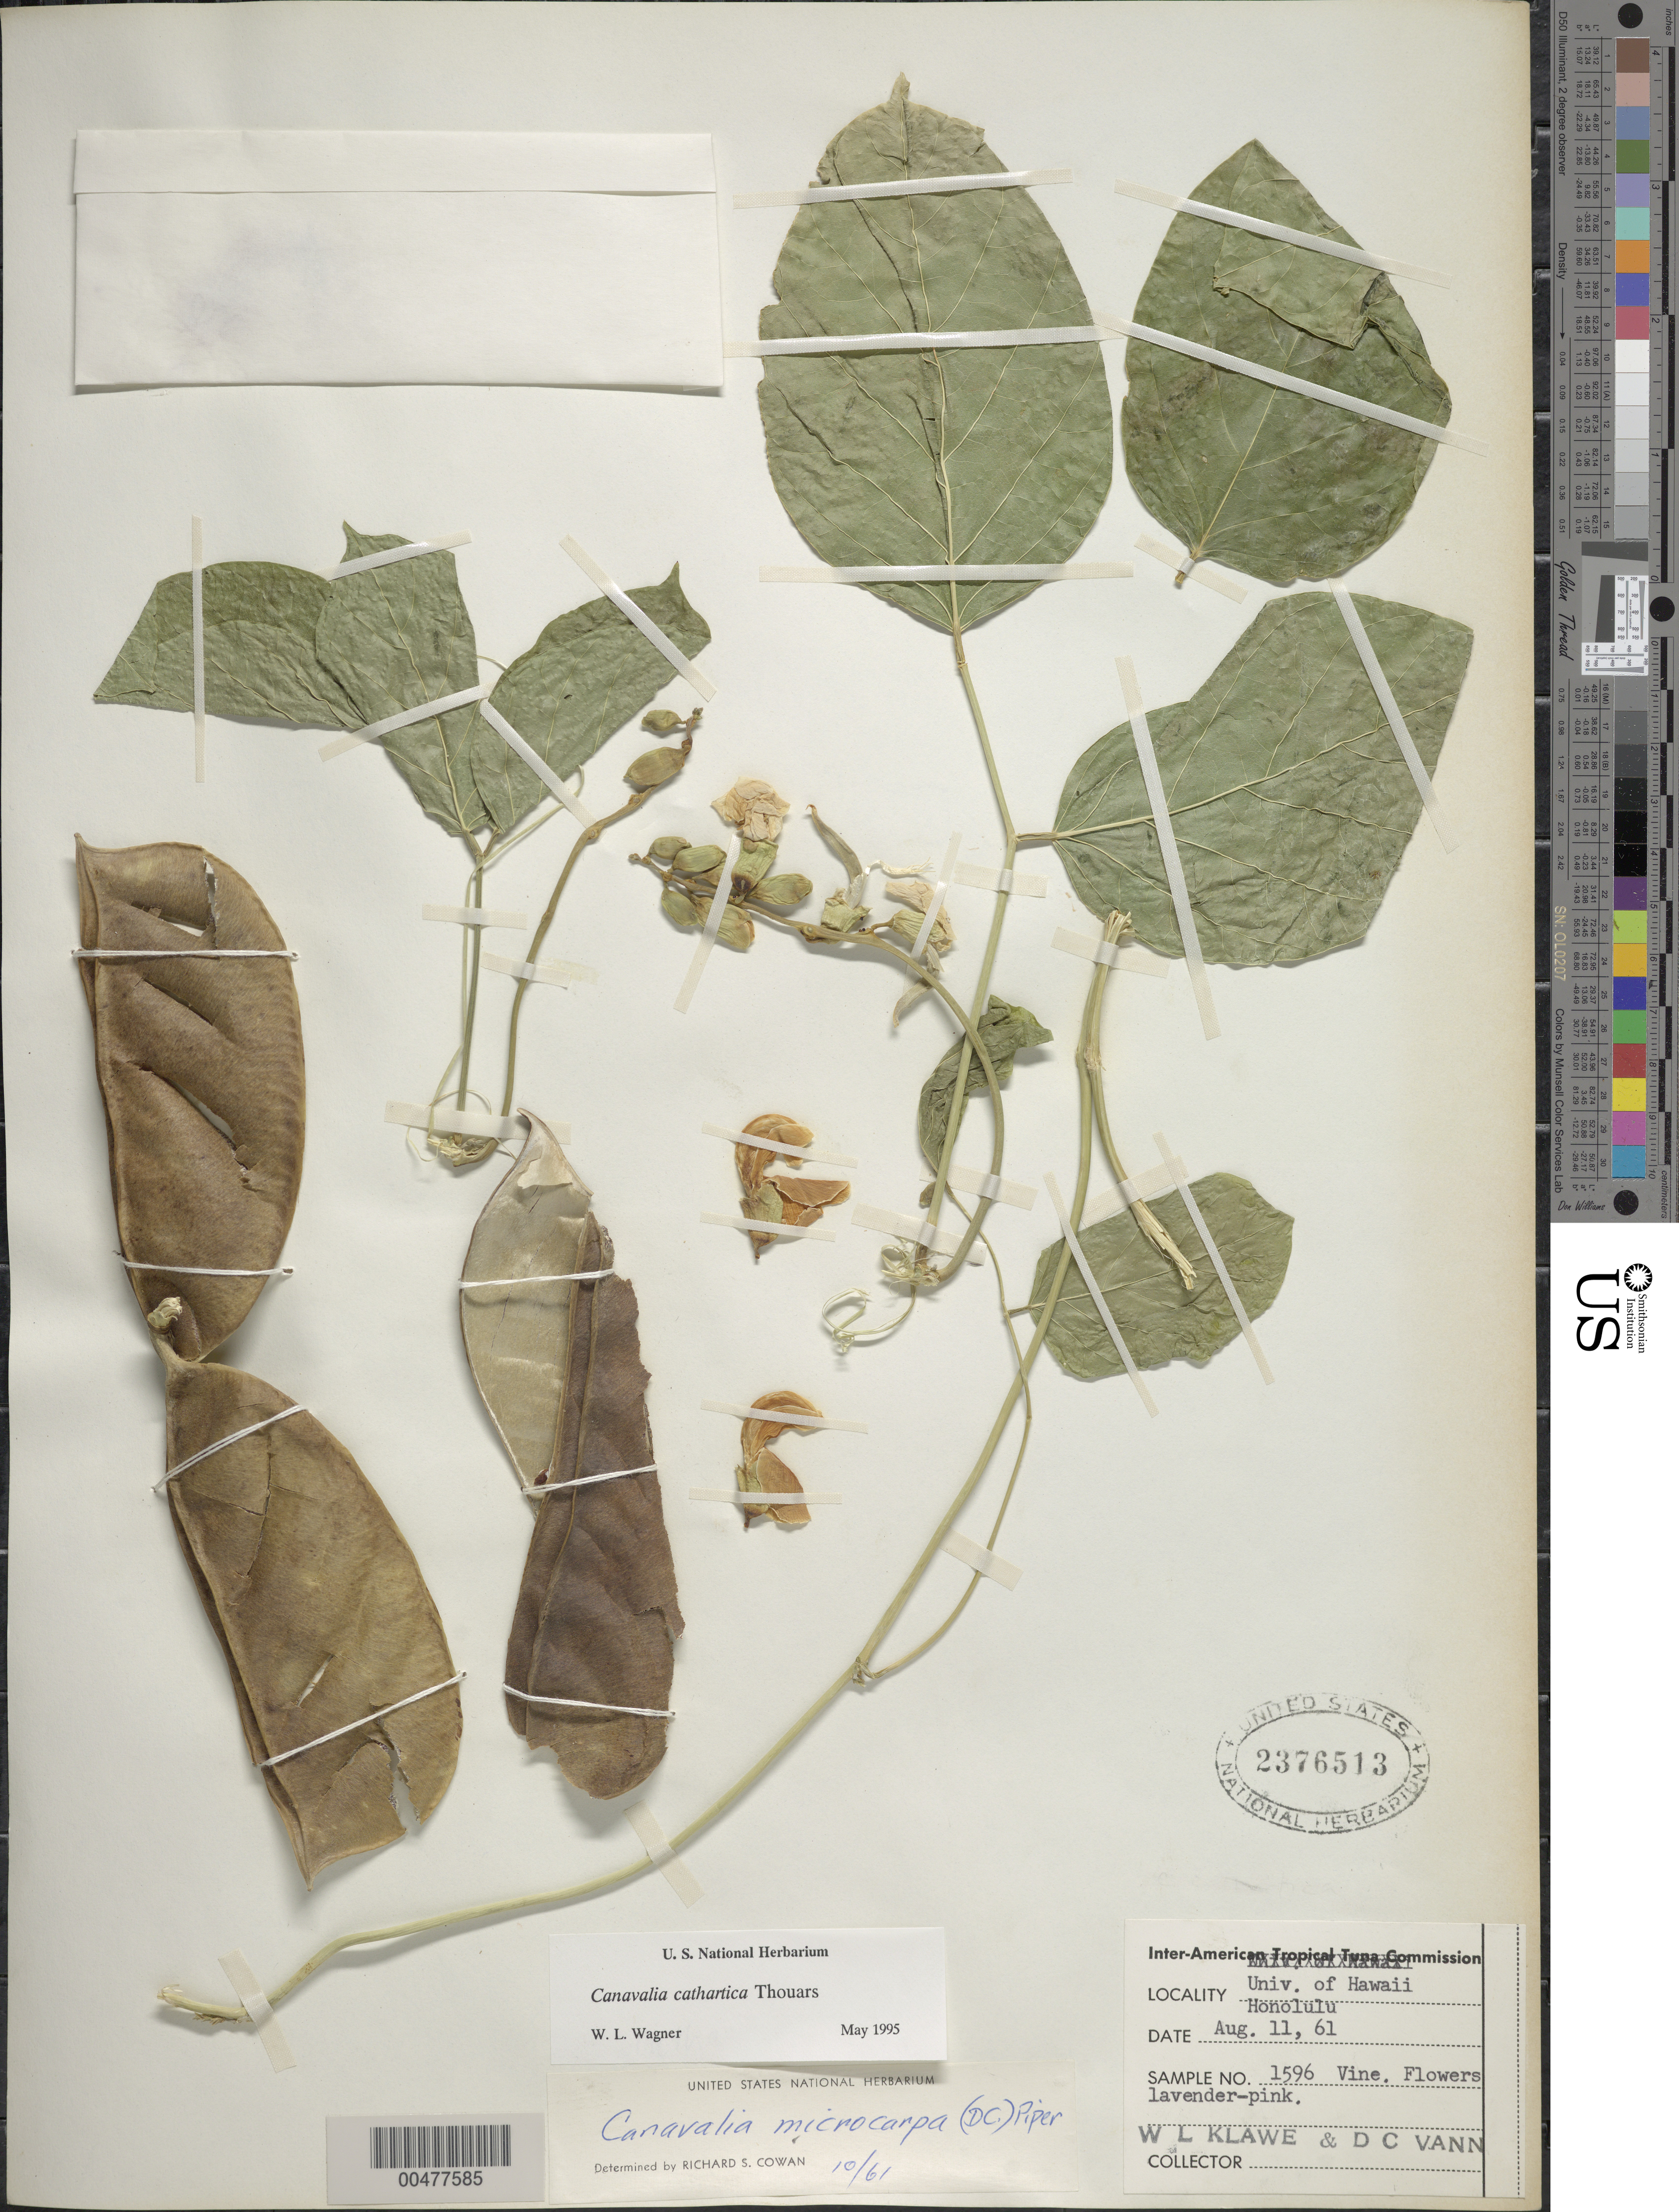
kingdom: Plantae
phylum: Tracheophyta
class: Magnoliopsida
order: Fabales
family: Fabaceae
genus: Canavalia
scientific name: Canavalia cathartica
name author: Thouars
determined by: Wagner, W. L., (BOT), Smithsonian Institution - National Museum of Natural History (UNITED STATES)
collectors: W. Klawe & D. Vann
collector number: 1596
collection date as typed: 11 Aug 1961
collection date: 1961-08-11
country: United States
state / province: Hawaii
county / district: Honolulu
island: Oahu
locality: Universtiy of Hawaii, Honolulu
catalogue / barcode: US 2376513